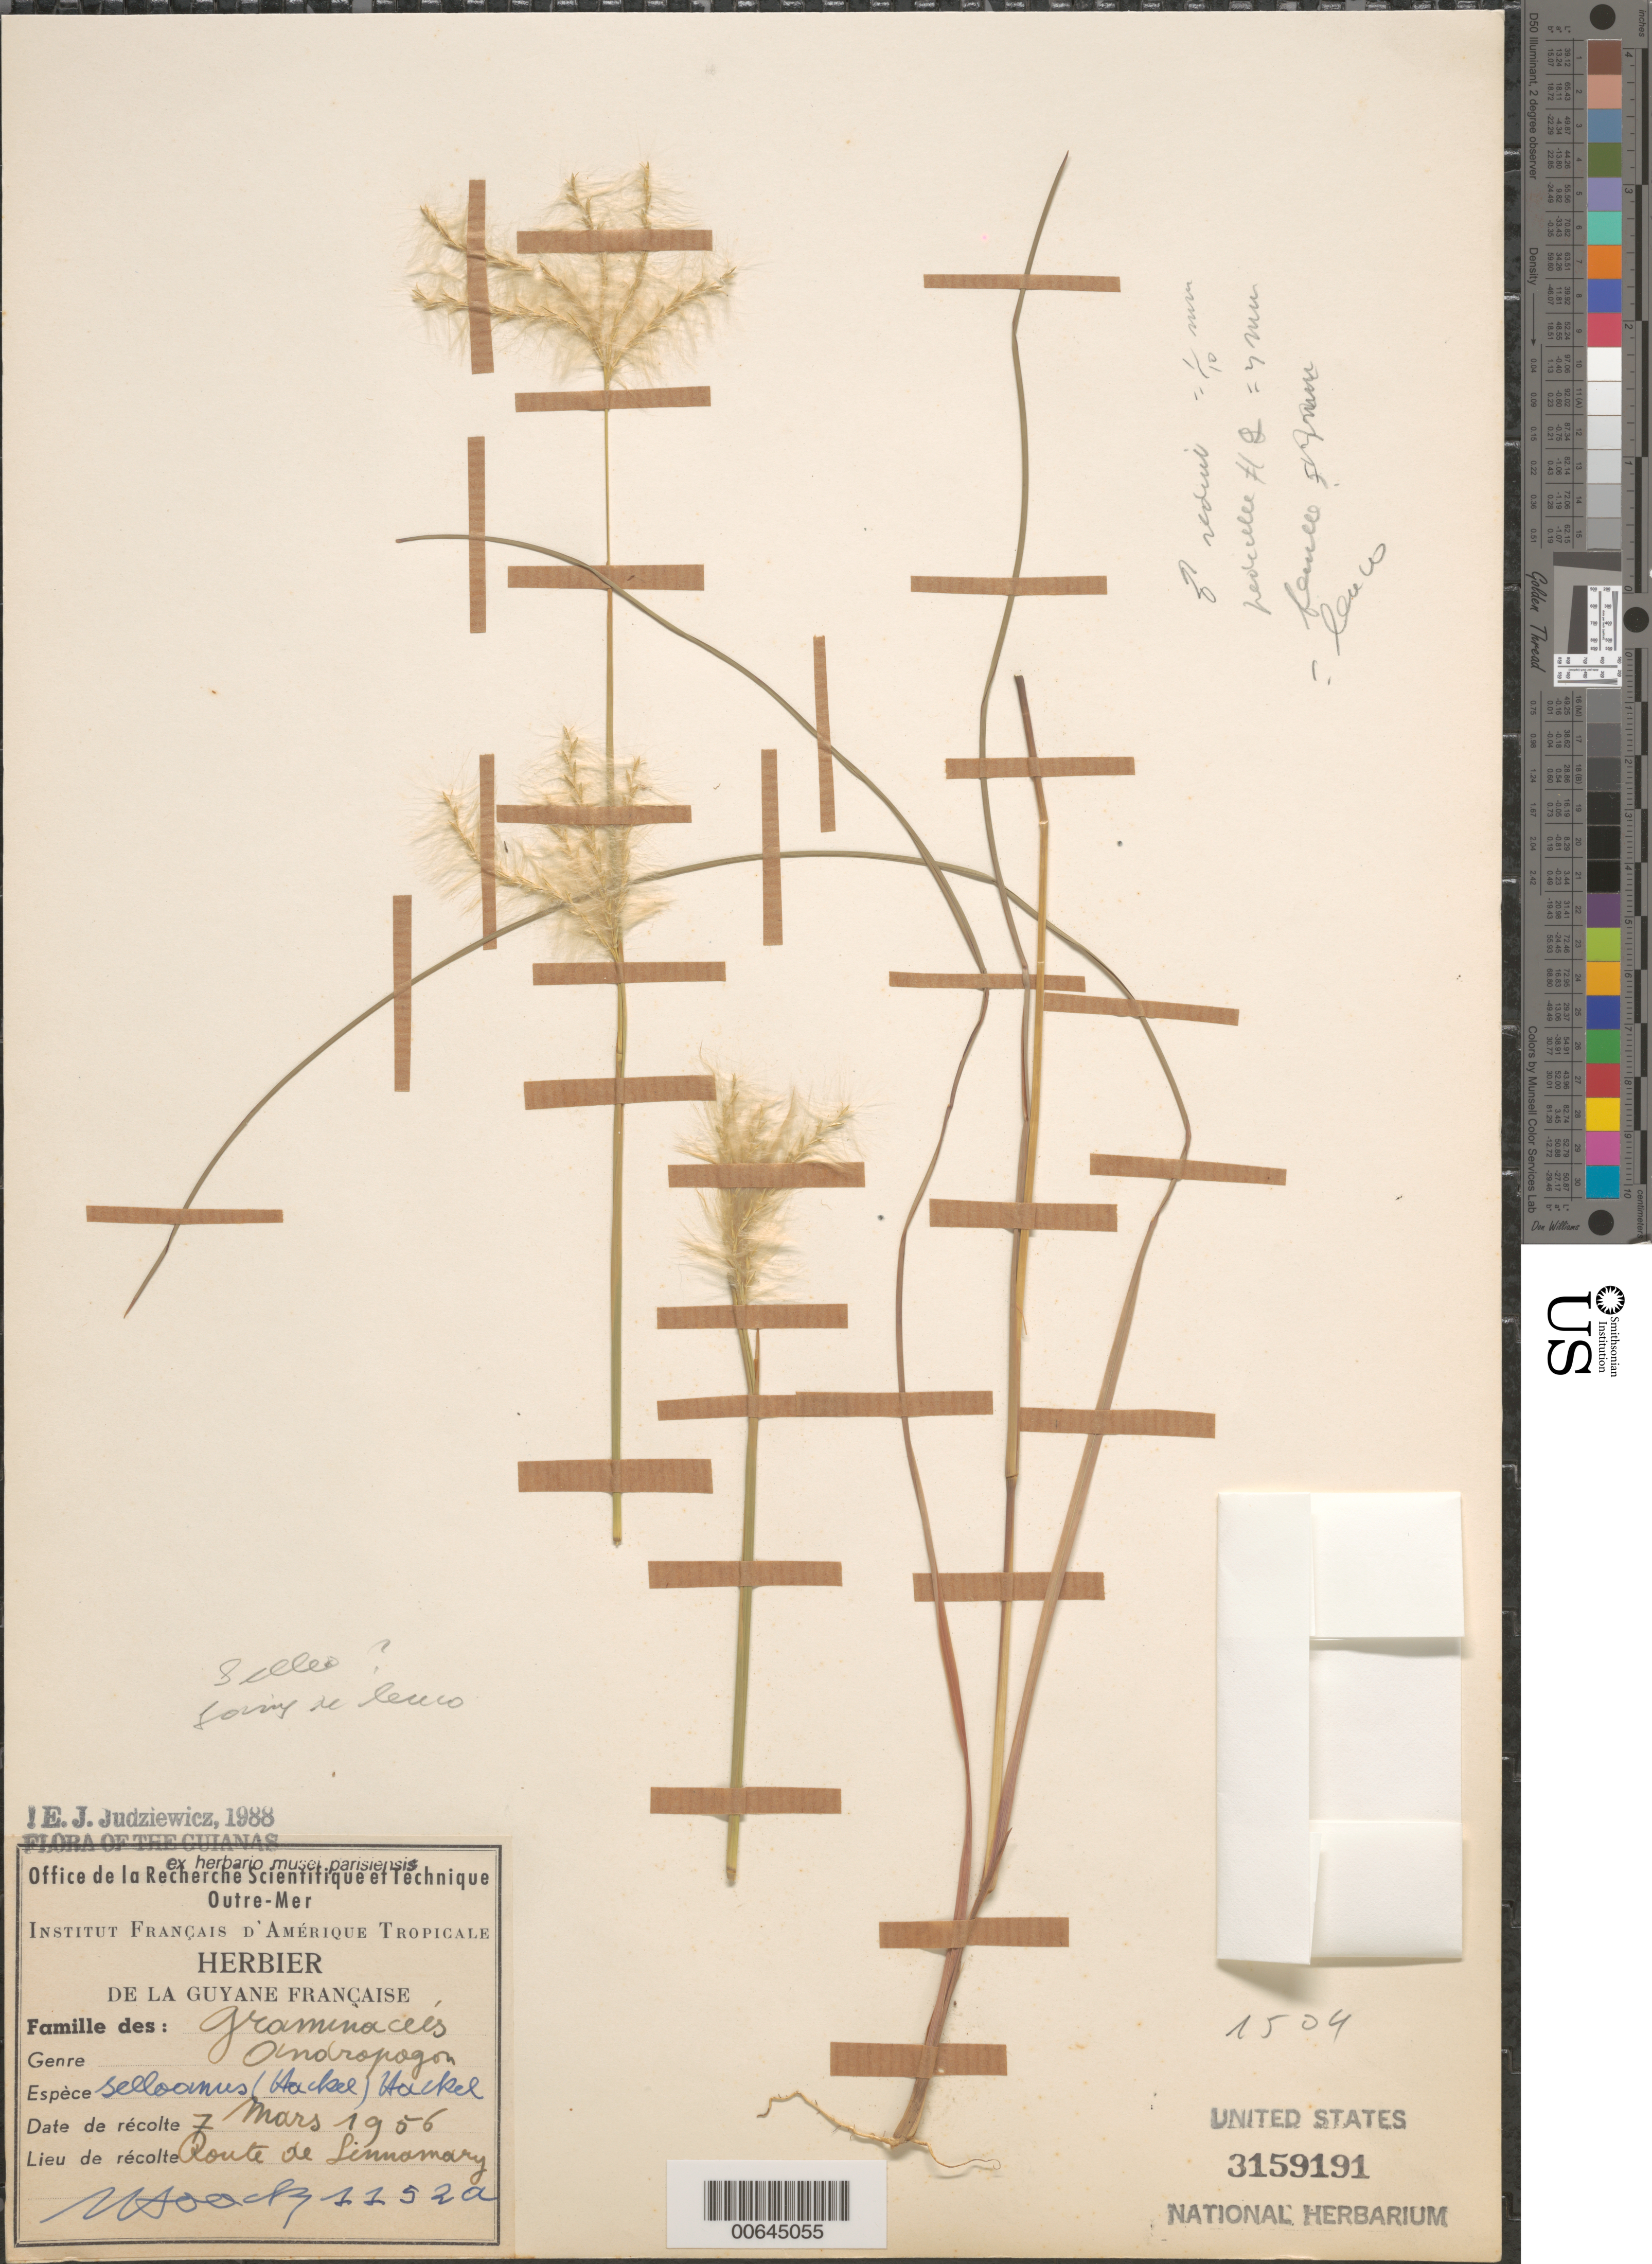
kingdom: Plantae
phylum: Tracheophyta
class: Liliopsida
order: Poales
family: Poaceae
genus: Andropogon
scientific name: Andropogon selloanus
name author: (Hack.) Hack.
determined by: Judziewicz, E. J.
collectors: J. Hoock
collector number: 1152 a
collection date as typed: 7-Mar-56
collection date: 1956-03-07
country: French Guiana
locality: Route de Sinnamary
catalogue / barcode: US 3159191